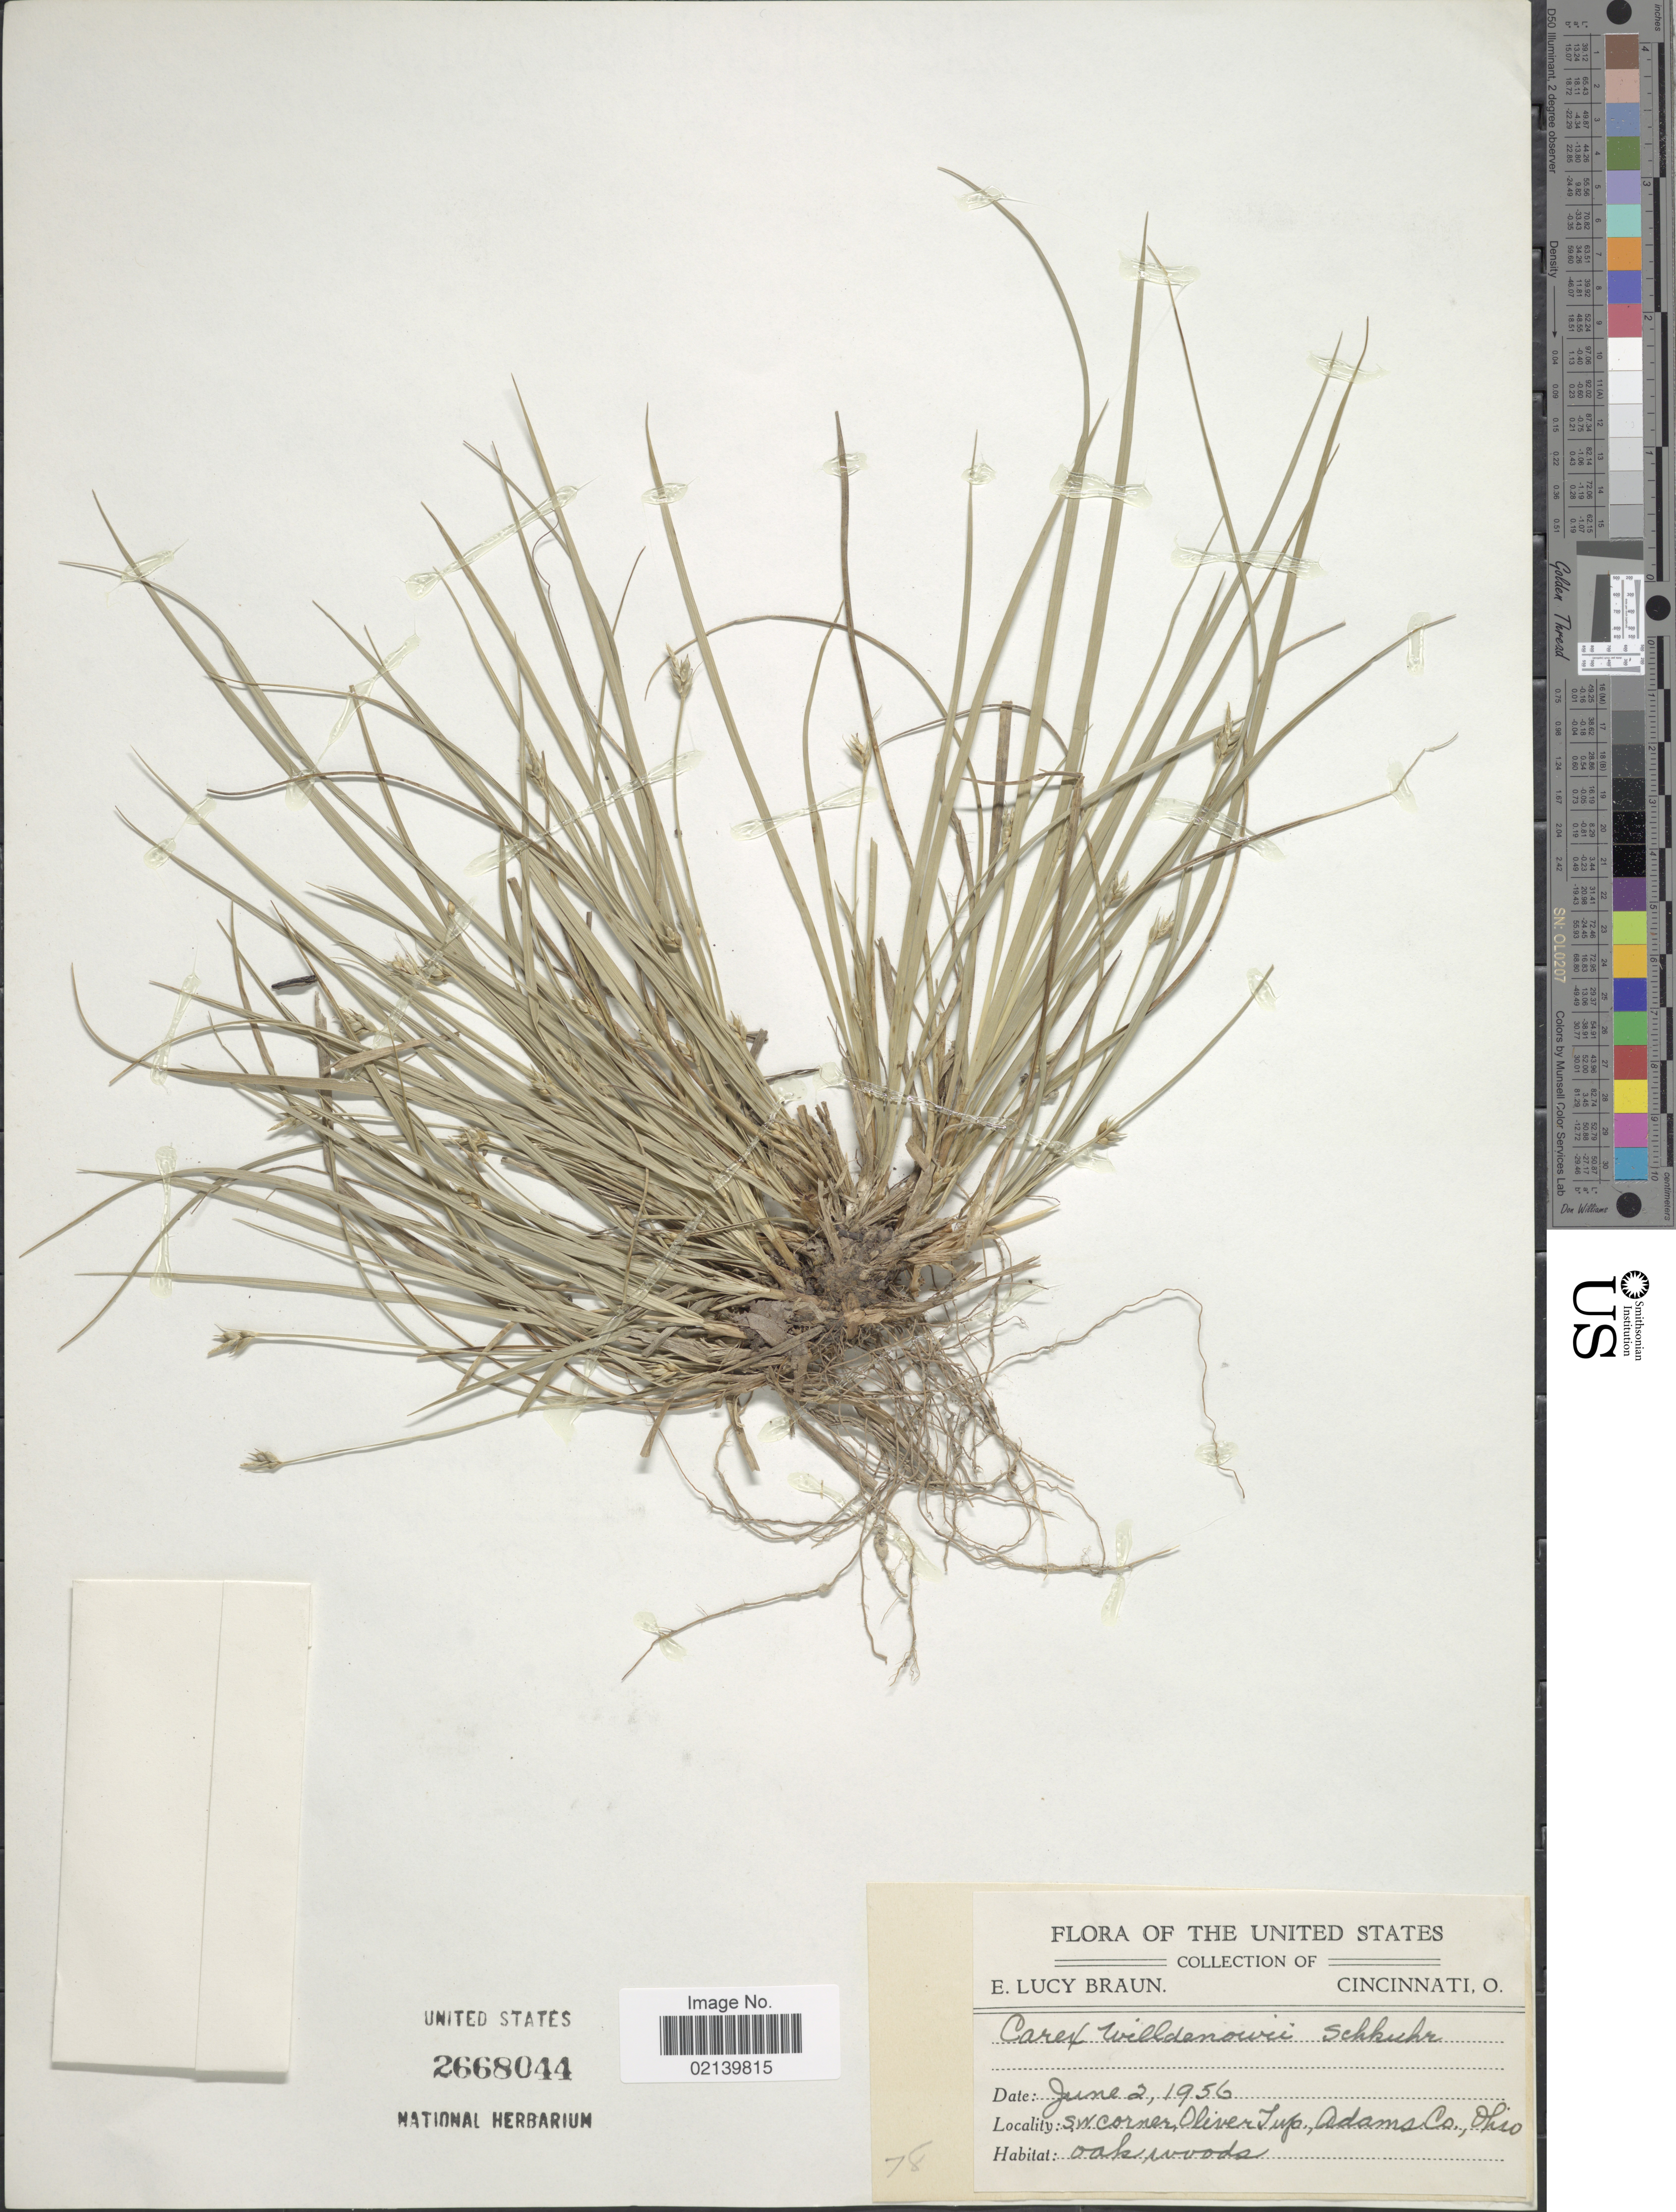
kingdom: Plantae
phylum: Tracheophyta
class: Liliopsida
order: Poales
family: Cyperaceae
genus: Carex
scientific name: Carex willdenowii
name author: Willd.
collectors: E. L. Braun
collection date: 1956-06-02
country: United States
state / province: Ohio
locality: Ohio, S.W. Corner, Oliver Twp. Adams Co., Ohio.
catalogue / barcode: US 2668044